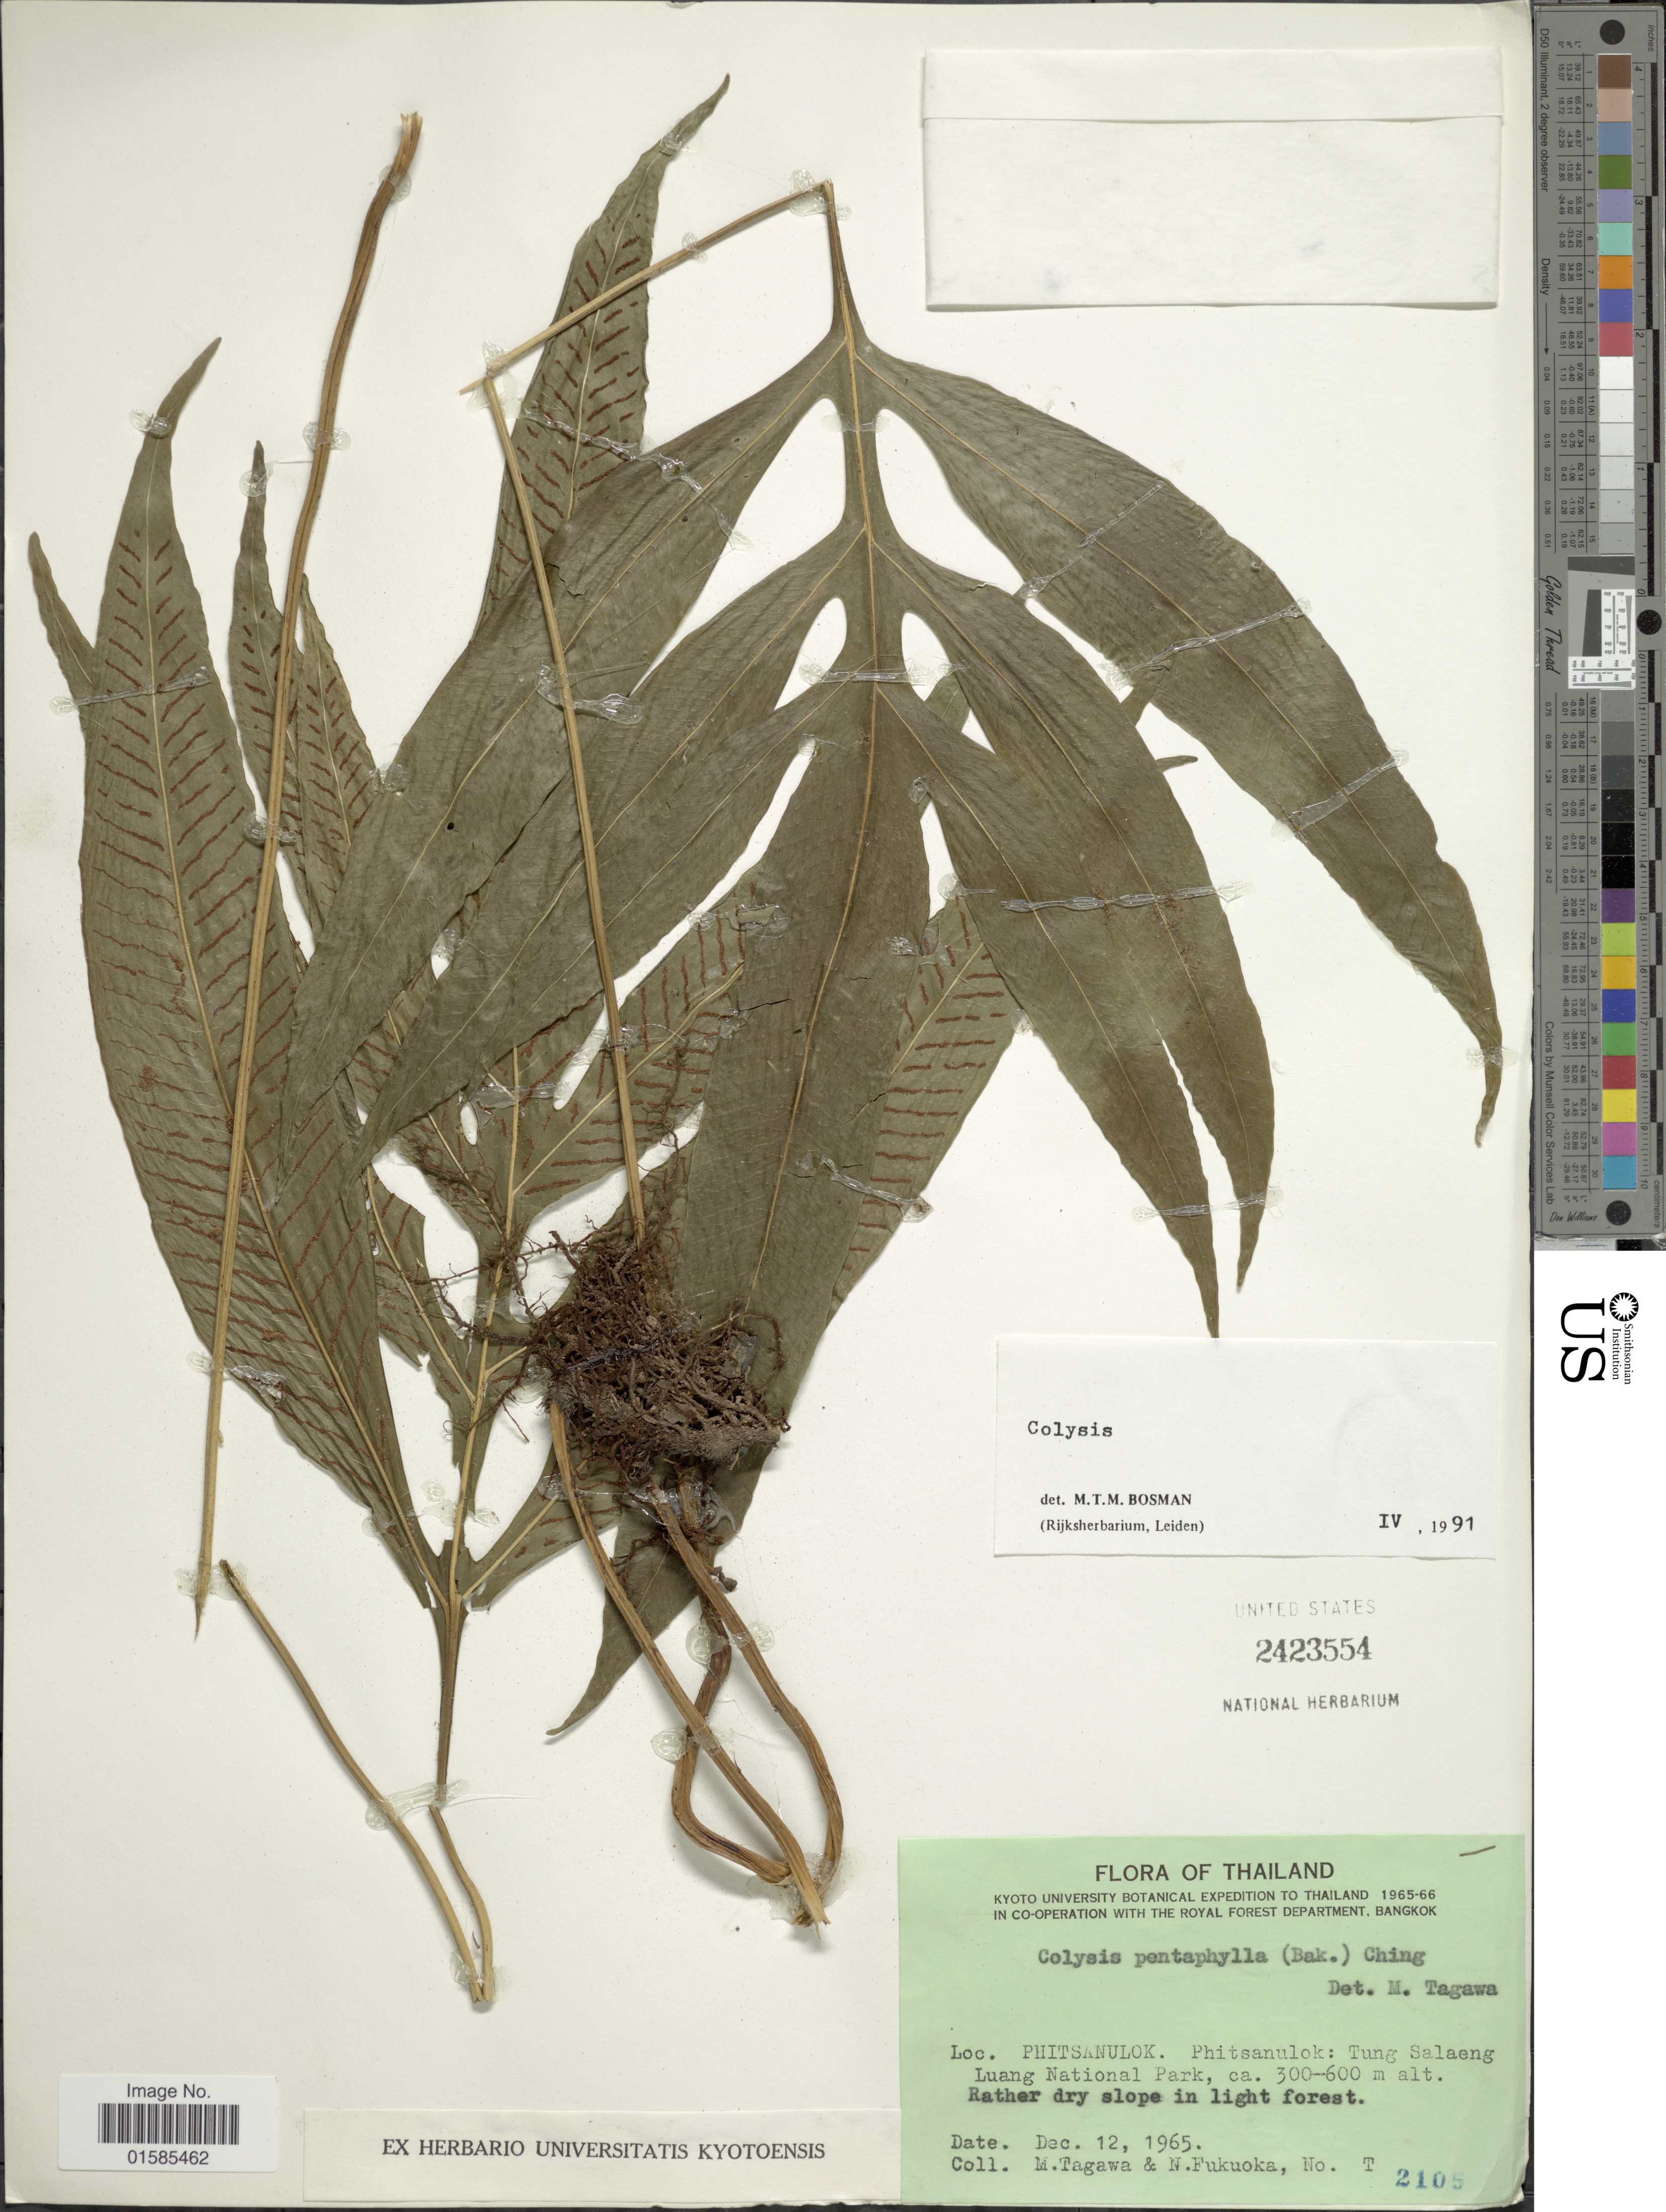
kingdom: Plantae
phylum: Tracheophyta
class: Polypodiopsida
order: Polypodiales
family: Polypodiaceae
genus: Leptochilus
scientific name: Leptochilus pentaphylla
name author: (Baker)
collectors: M. Tagawa & N. Fukuoka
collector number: T 2105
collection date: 1965-12-12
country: Thailand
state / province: Phitsanulok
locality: Thailand, Phitsanulok. Tung Salaeng Luang National Park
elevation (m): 300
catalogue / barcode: US 2423554